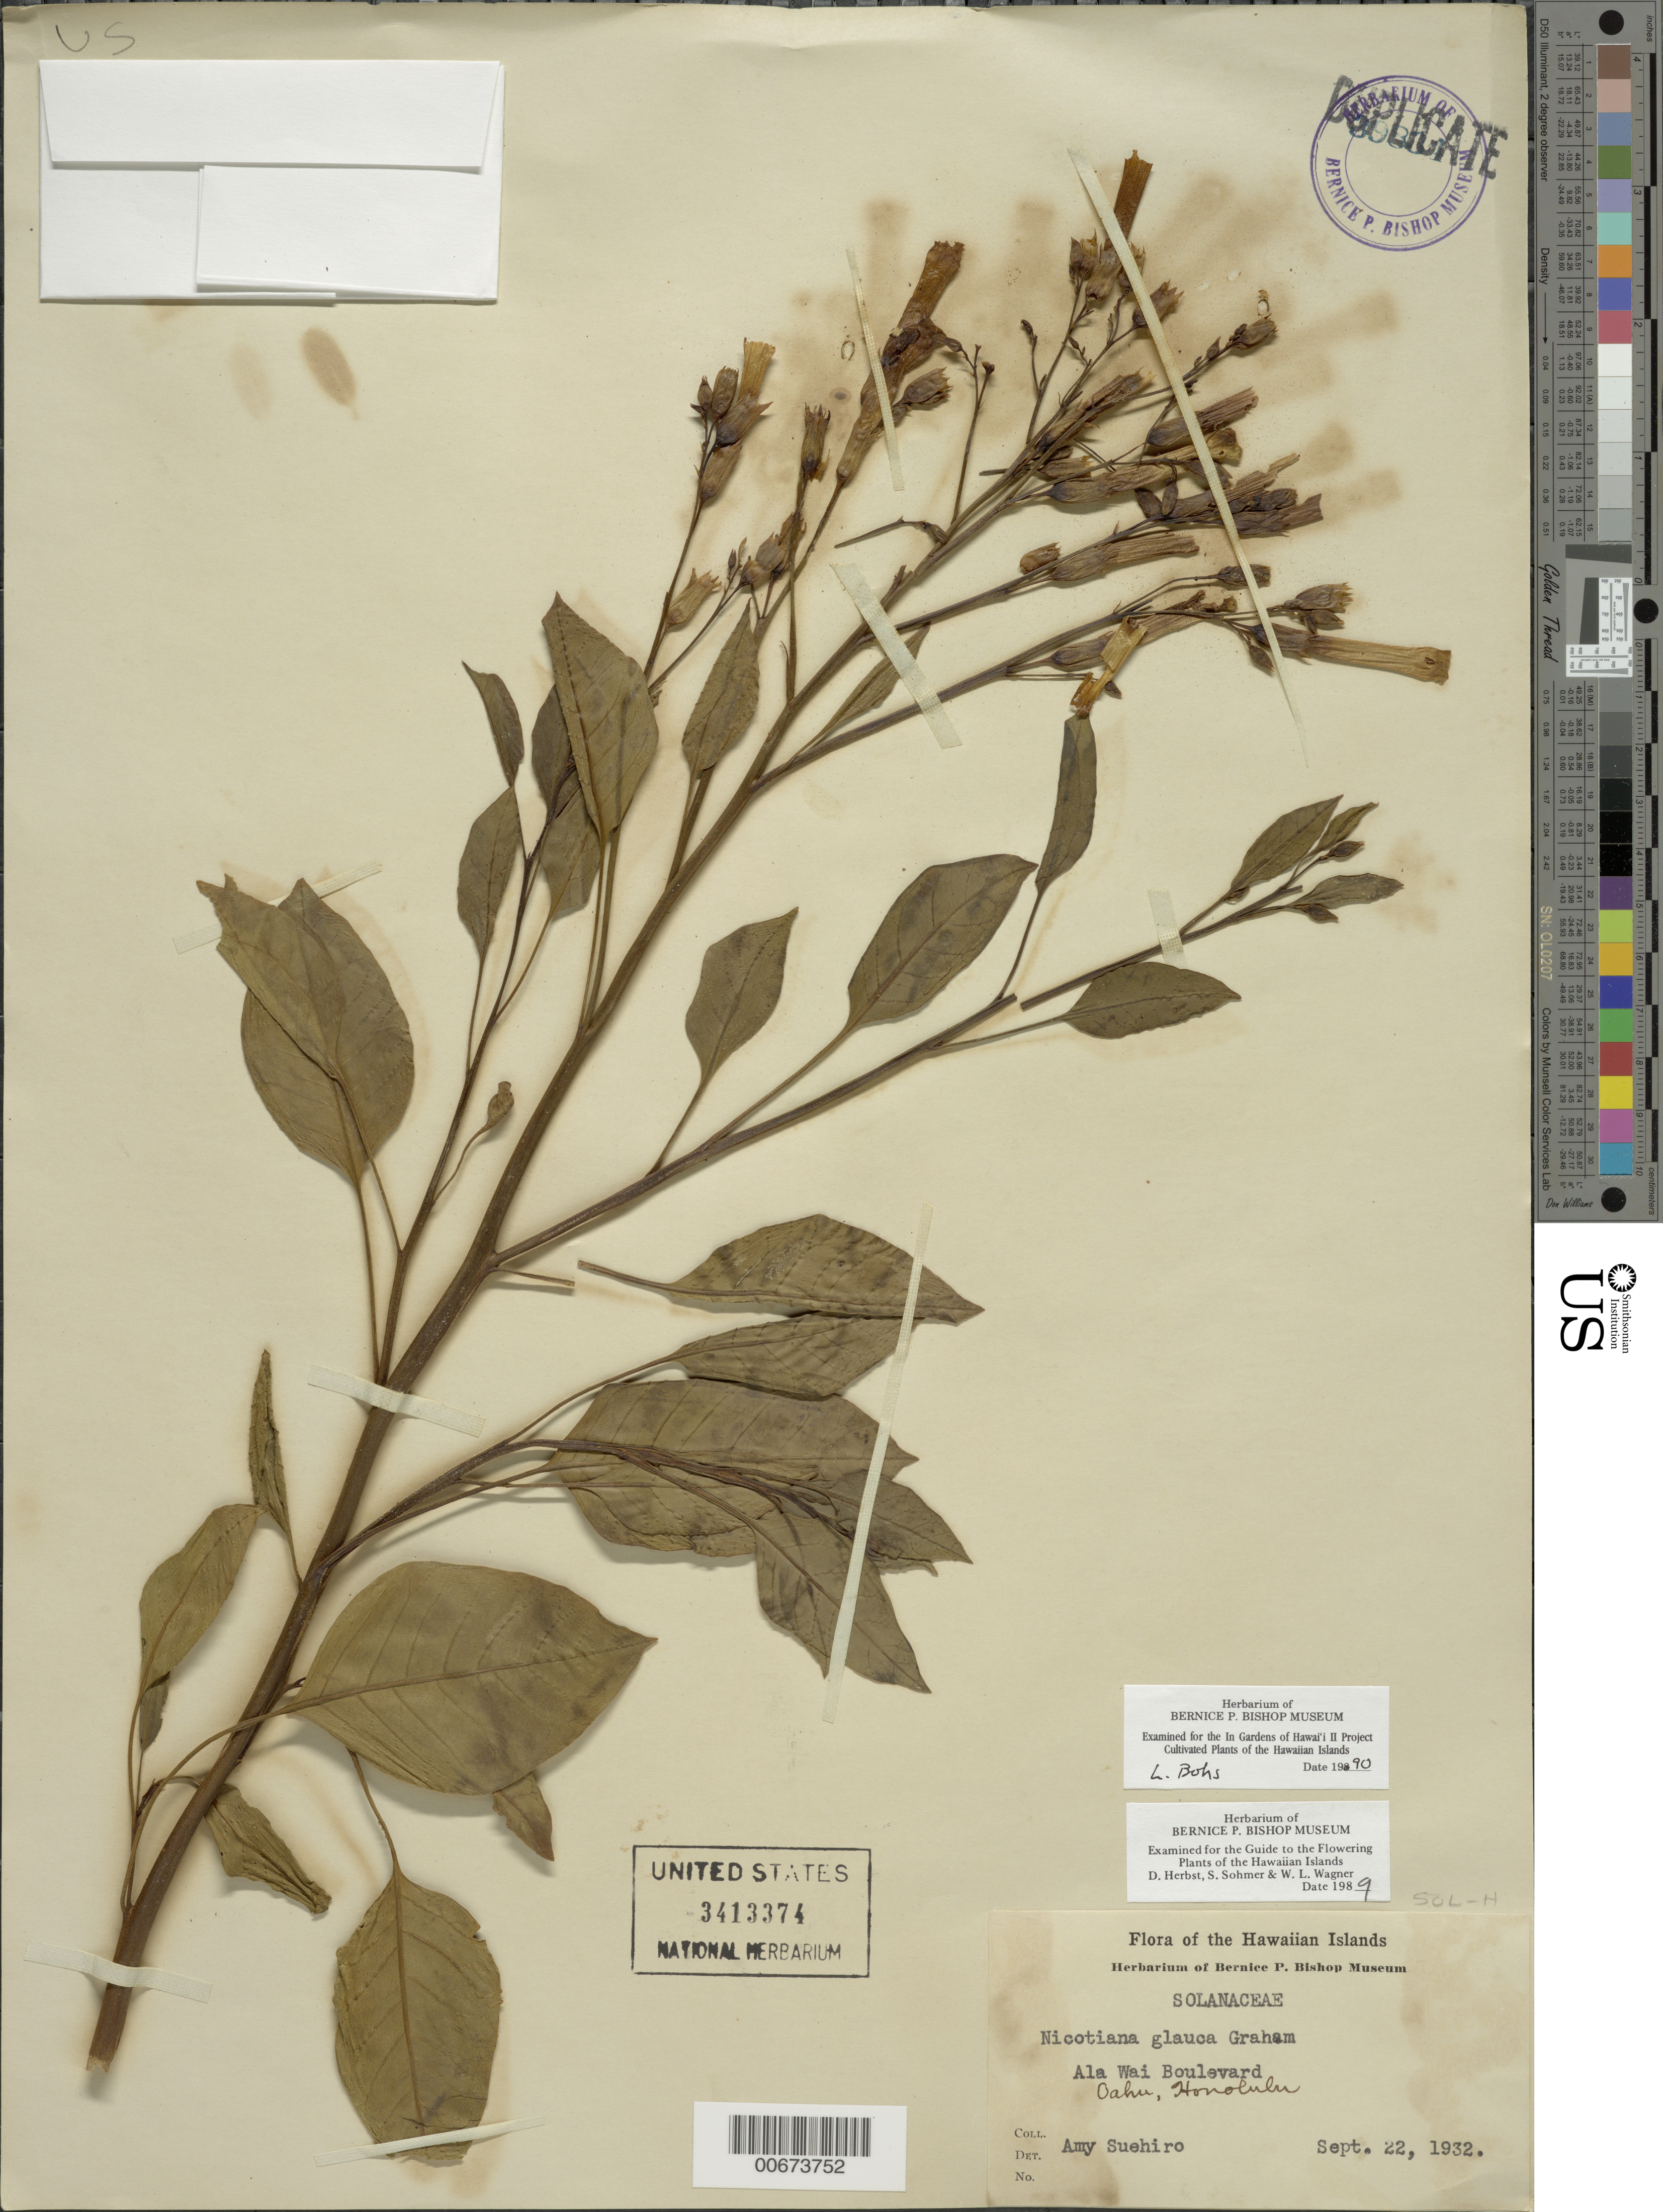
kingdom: Plantae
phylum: Tracheophyta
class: Magnoliopsida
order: Solanales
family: Solanaceae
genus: Nicotiana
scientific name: Nicotiana glauca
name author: Graham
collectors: A. Suehiro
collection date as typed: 22 Sep 1932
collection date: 1932-09-22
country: United States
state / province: Hawaii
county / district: Honolulu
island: Oahu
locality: Honolulu, Ala Wai Boulevard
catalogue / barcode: US 3413374